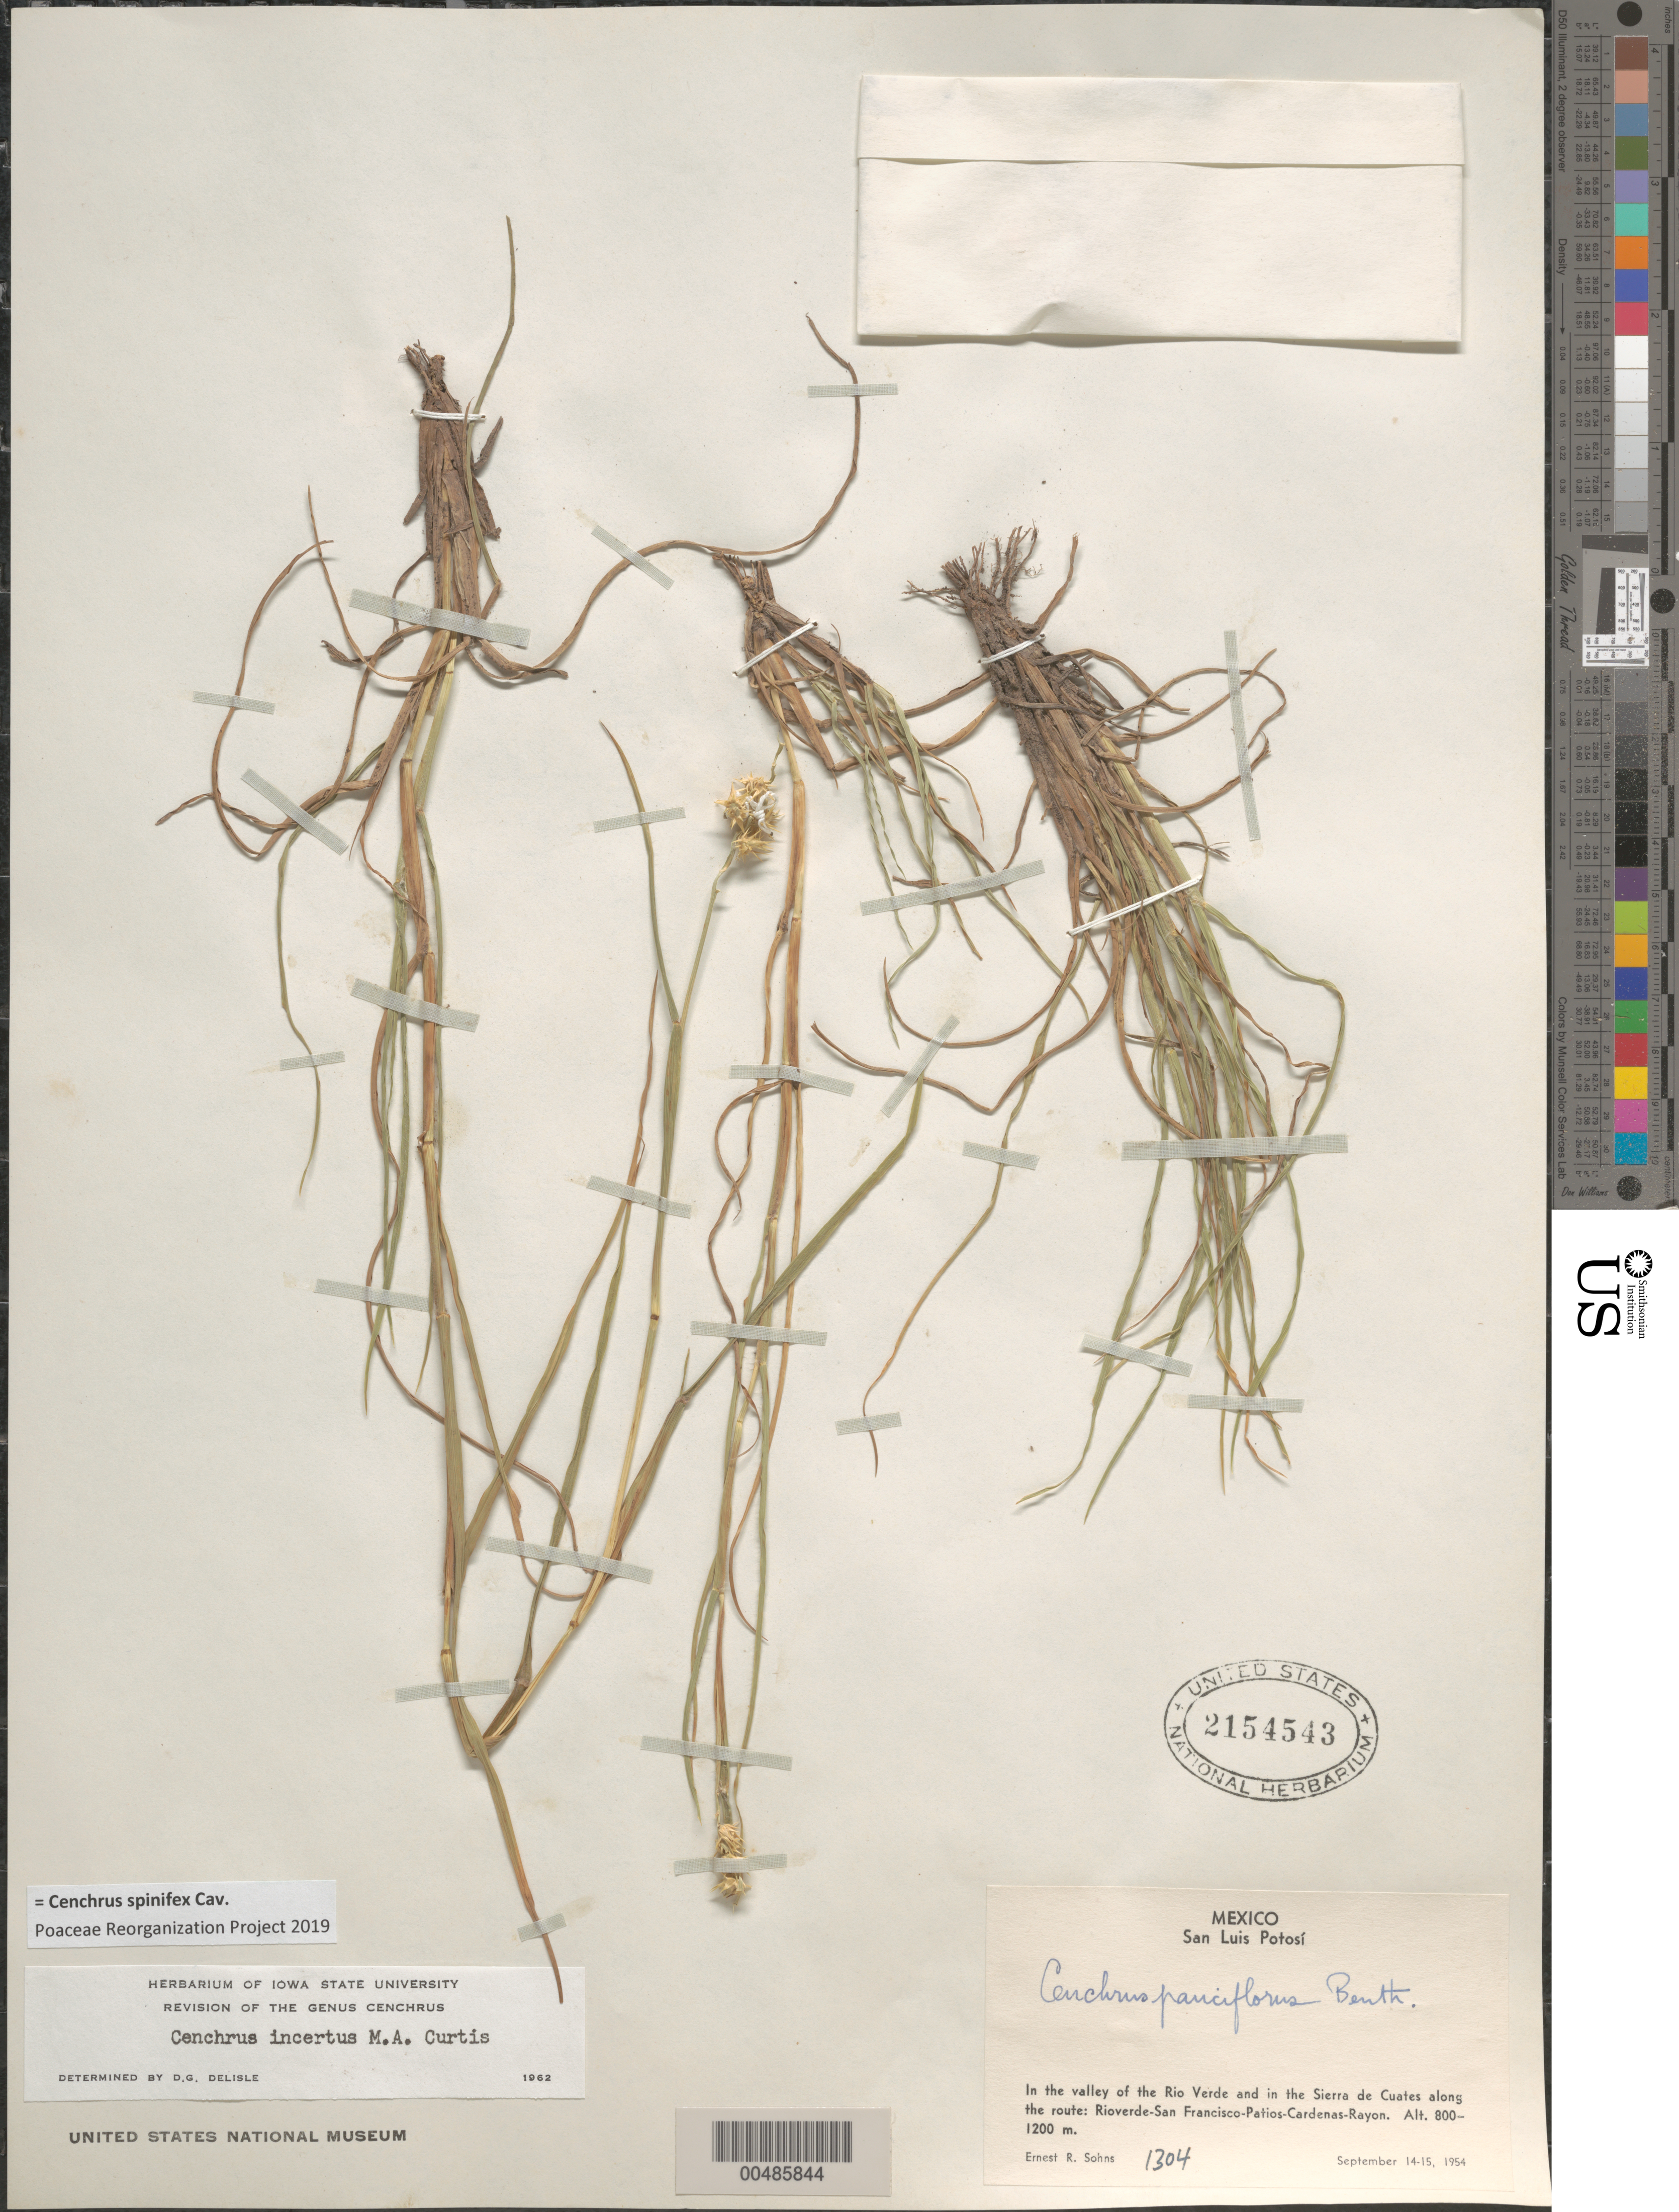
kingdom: Plantae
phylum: Tracheophyta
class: Liliopsida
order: Poales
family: Poaceae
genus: Cenchrus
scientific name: Cenchrus spinifex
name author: Cav.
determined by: Poaceae Reorganization Project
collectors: E. R. Sohns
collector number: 1304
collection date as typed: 14 Sep 1954 to 15 Sep 1954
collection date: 1954-09-14/1954-09-15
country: Mexico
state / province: San Luis Potosi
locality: In the valley of the Rio Verde and in the Sierra de Cuates along the route: Rioverde-San Francisco-Patios-Cardenas-Rayon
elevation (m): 800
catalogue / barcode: US 2154543